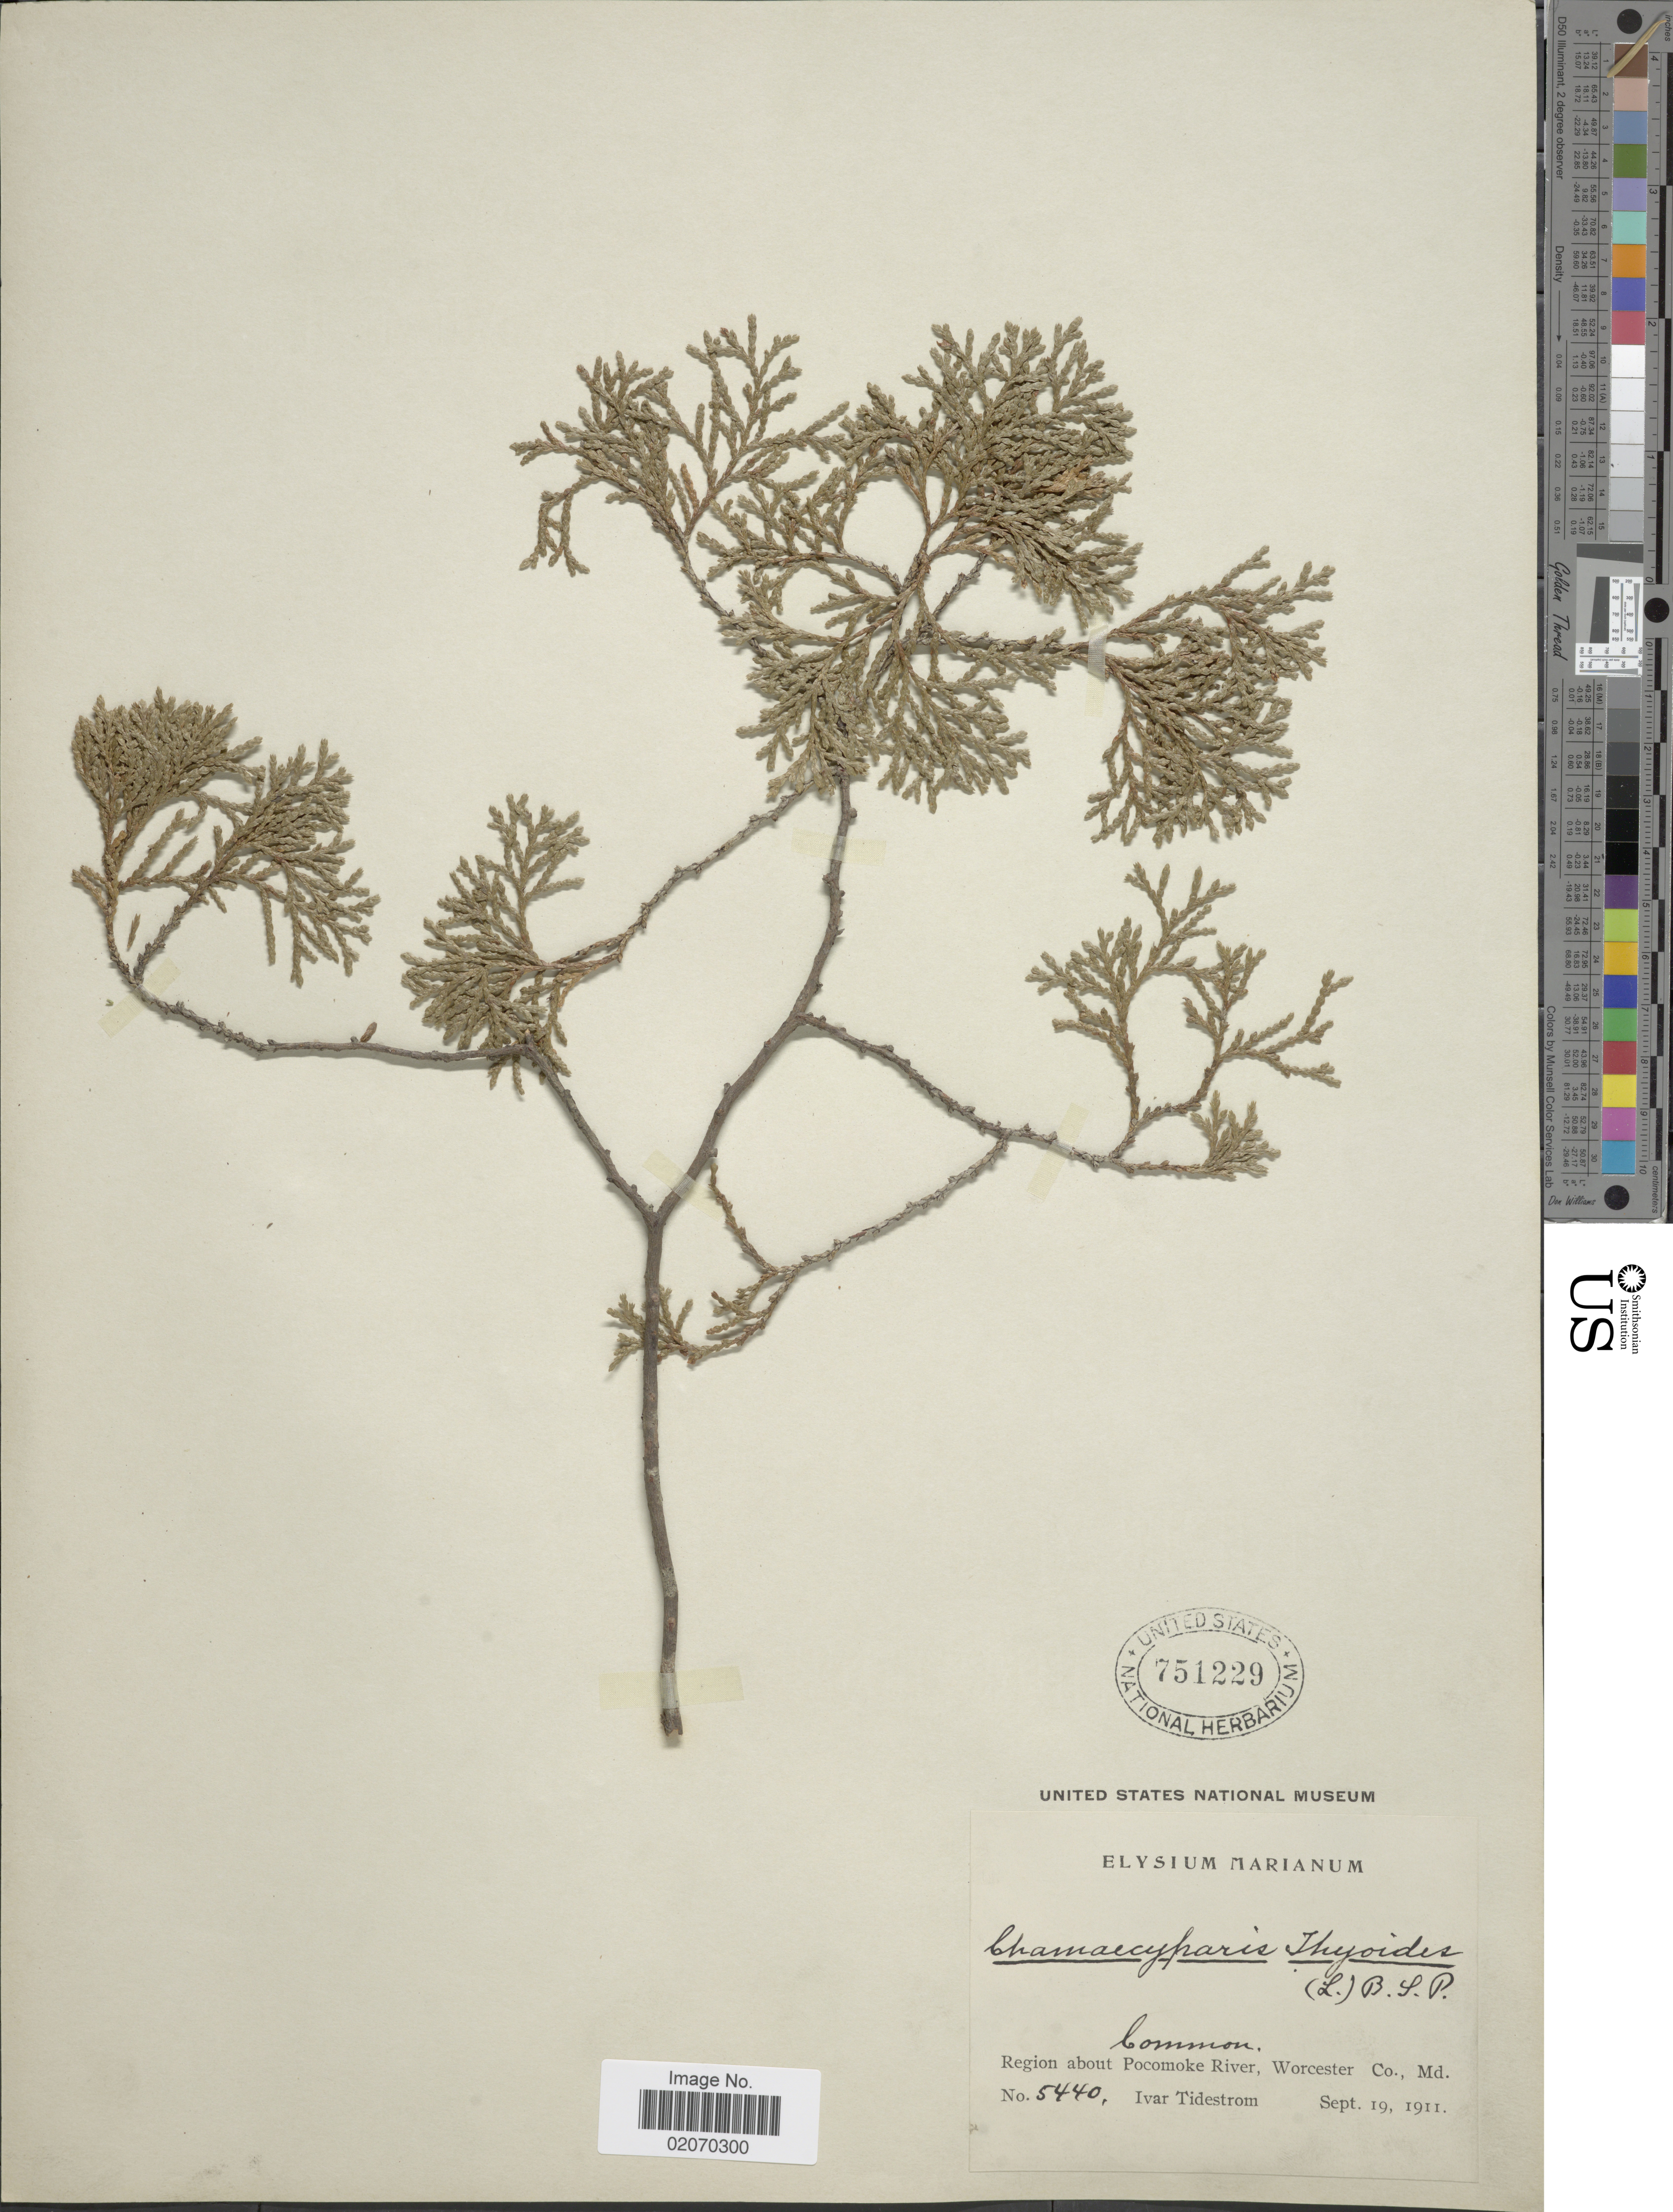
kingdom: Plantae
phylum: Tracheophyta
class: Pinopsida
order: Pinales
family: Cupressaceae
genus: Chamaecyparis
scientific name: Chamaecyparis thyoides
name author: (L.) Britton, Stearns & Poggenb.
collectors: I. F. Tidestrom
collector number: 5440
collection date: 1911-09-19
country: United States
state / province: Maryland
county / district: Worcester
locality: Region about Pocomoke River, Worcester Co.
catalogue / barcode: US 751229